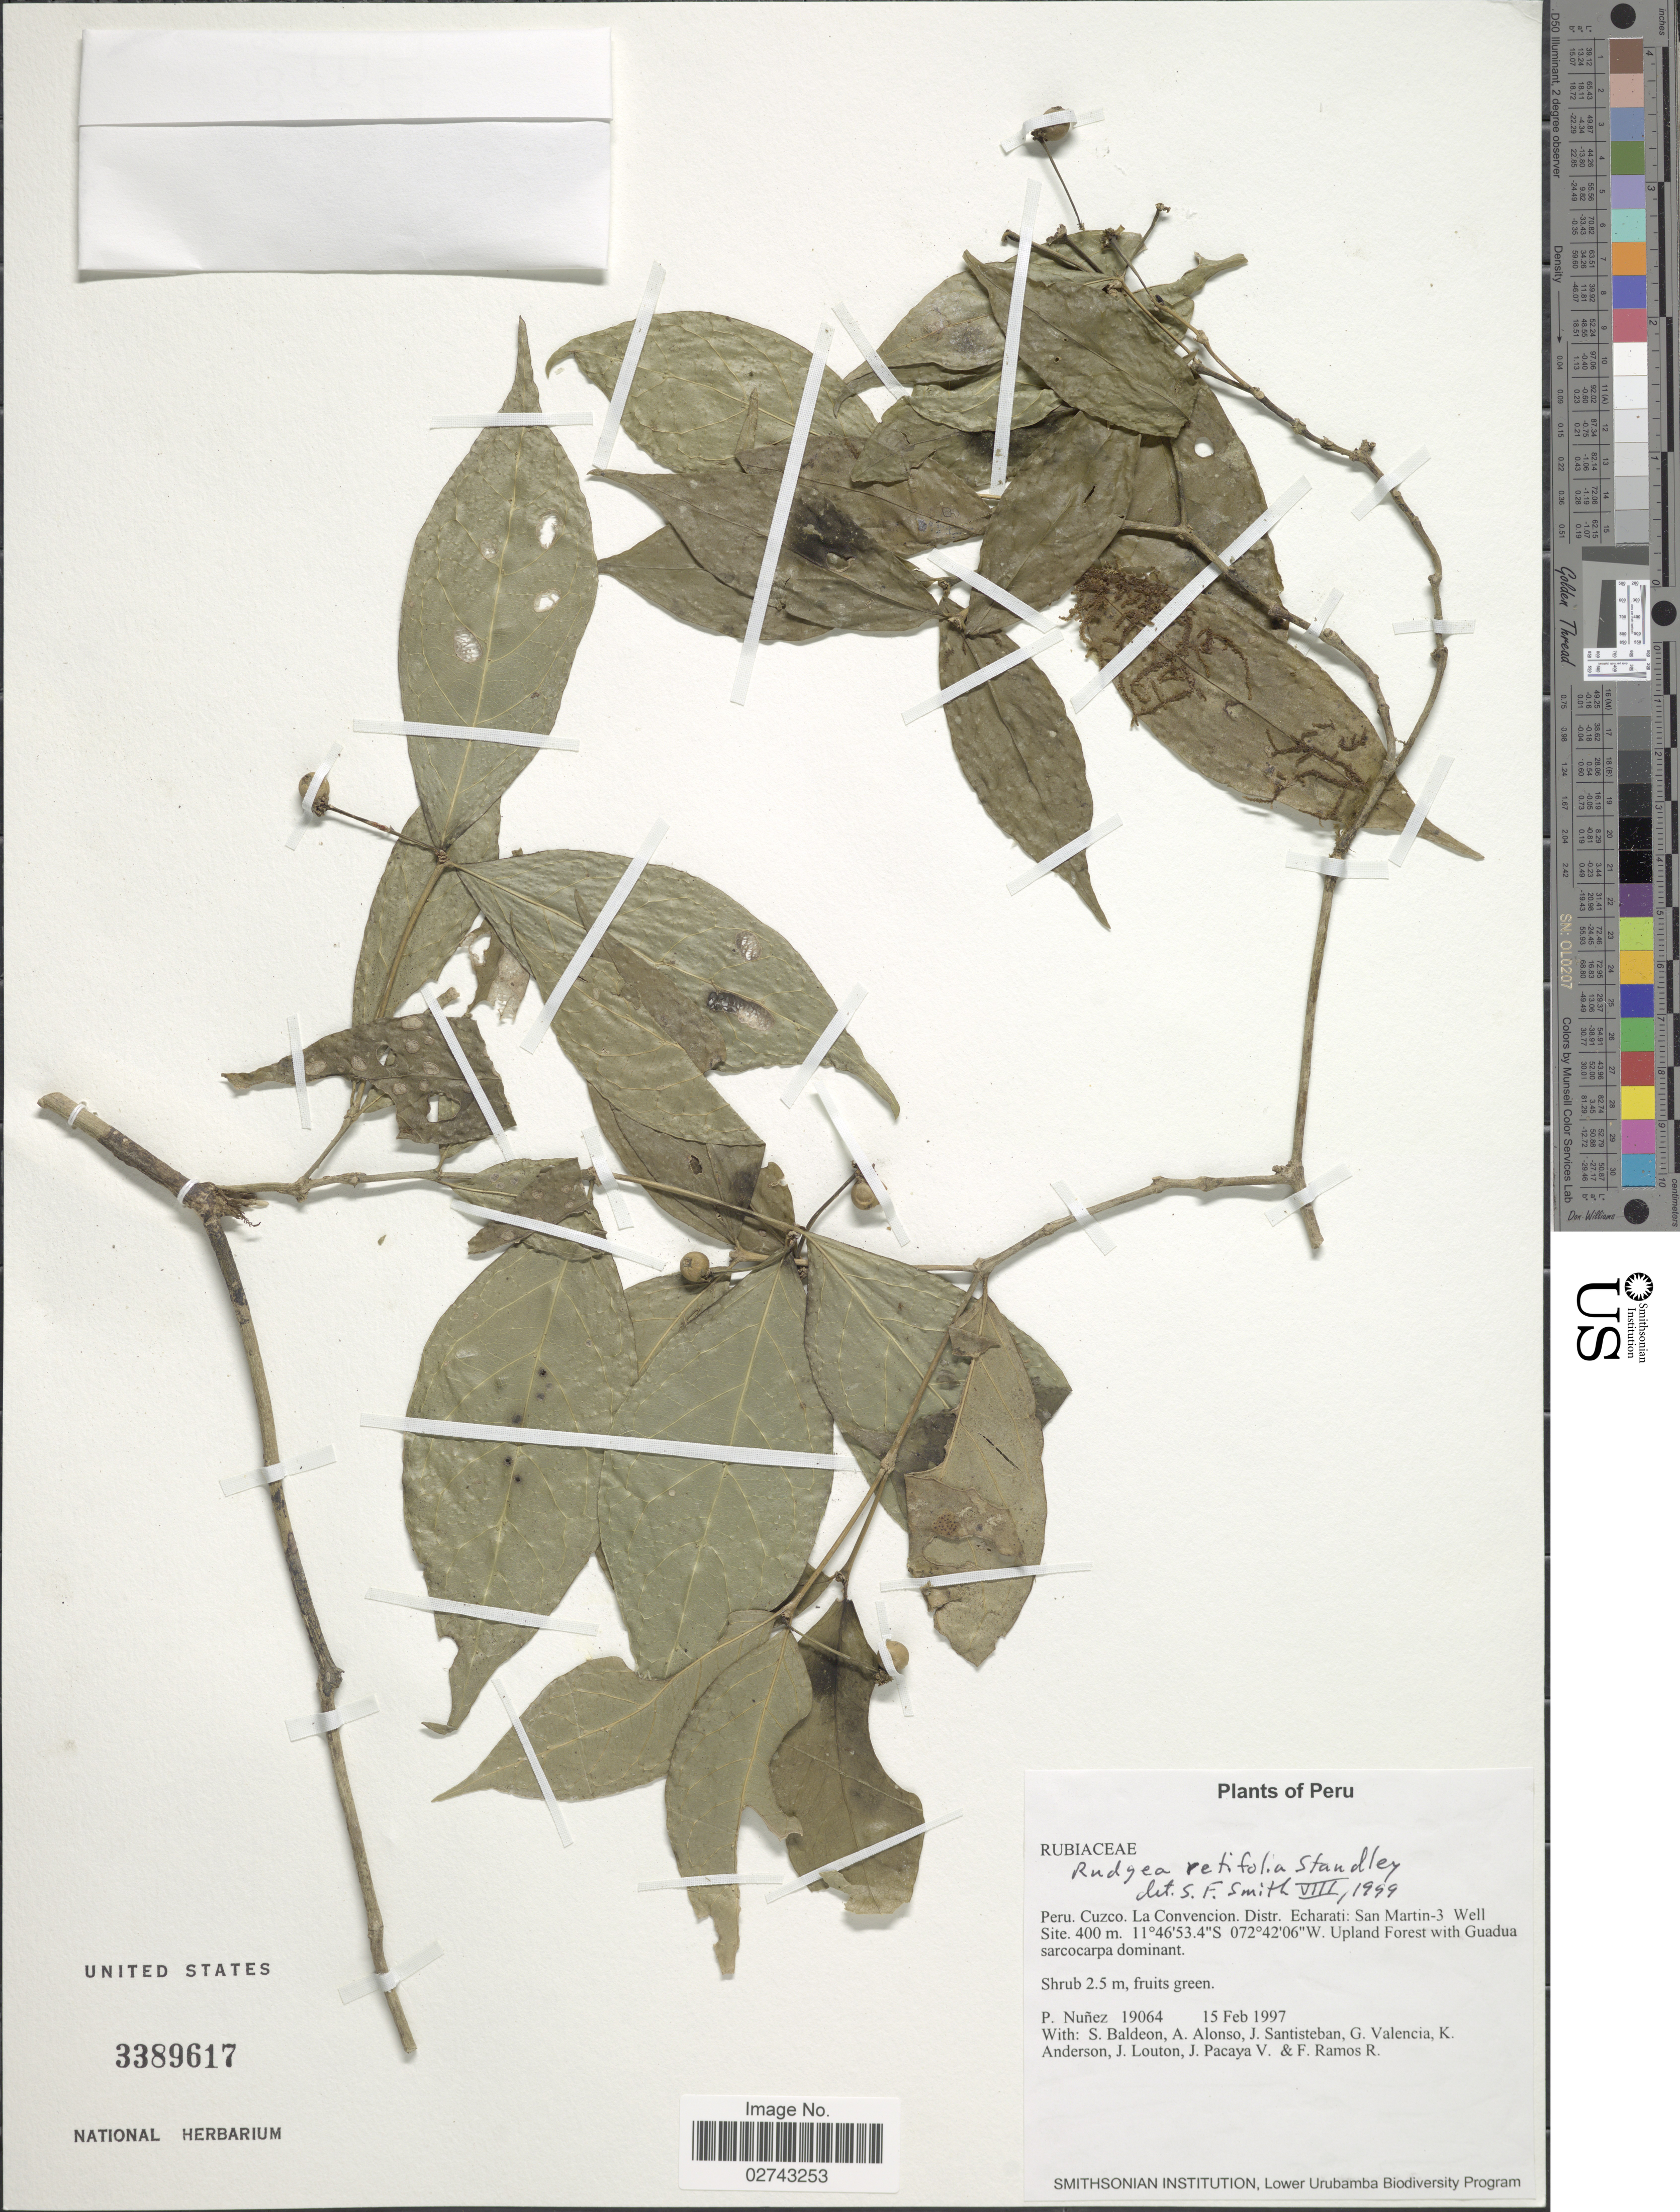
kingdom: Plantae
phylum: Tracheophyta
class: Magnoliopsida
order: Gentianales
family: Rubiaceae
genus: Rudgea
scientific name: Rudgea retifolia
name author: Standl.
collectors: P. Nuñez V., S. Baldeon, A. Alonso, J. Santisteban & et al.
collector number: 19064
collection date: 1997-02-15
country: Peru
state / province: Cusco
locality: Prov. La Convencion, Distr. Echarati San Martin 3 Well Site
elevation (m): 400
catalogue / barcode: US 3389617